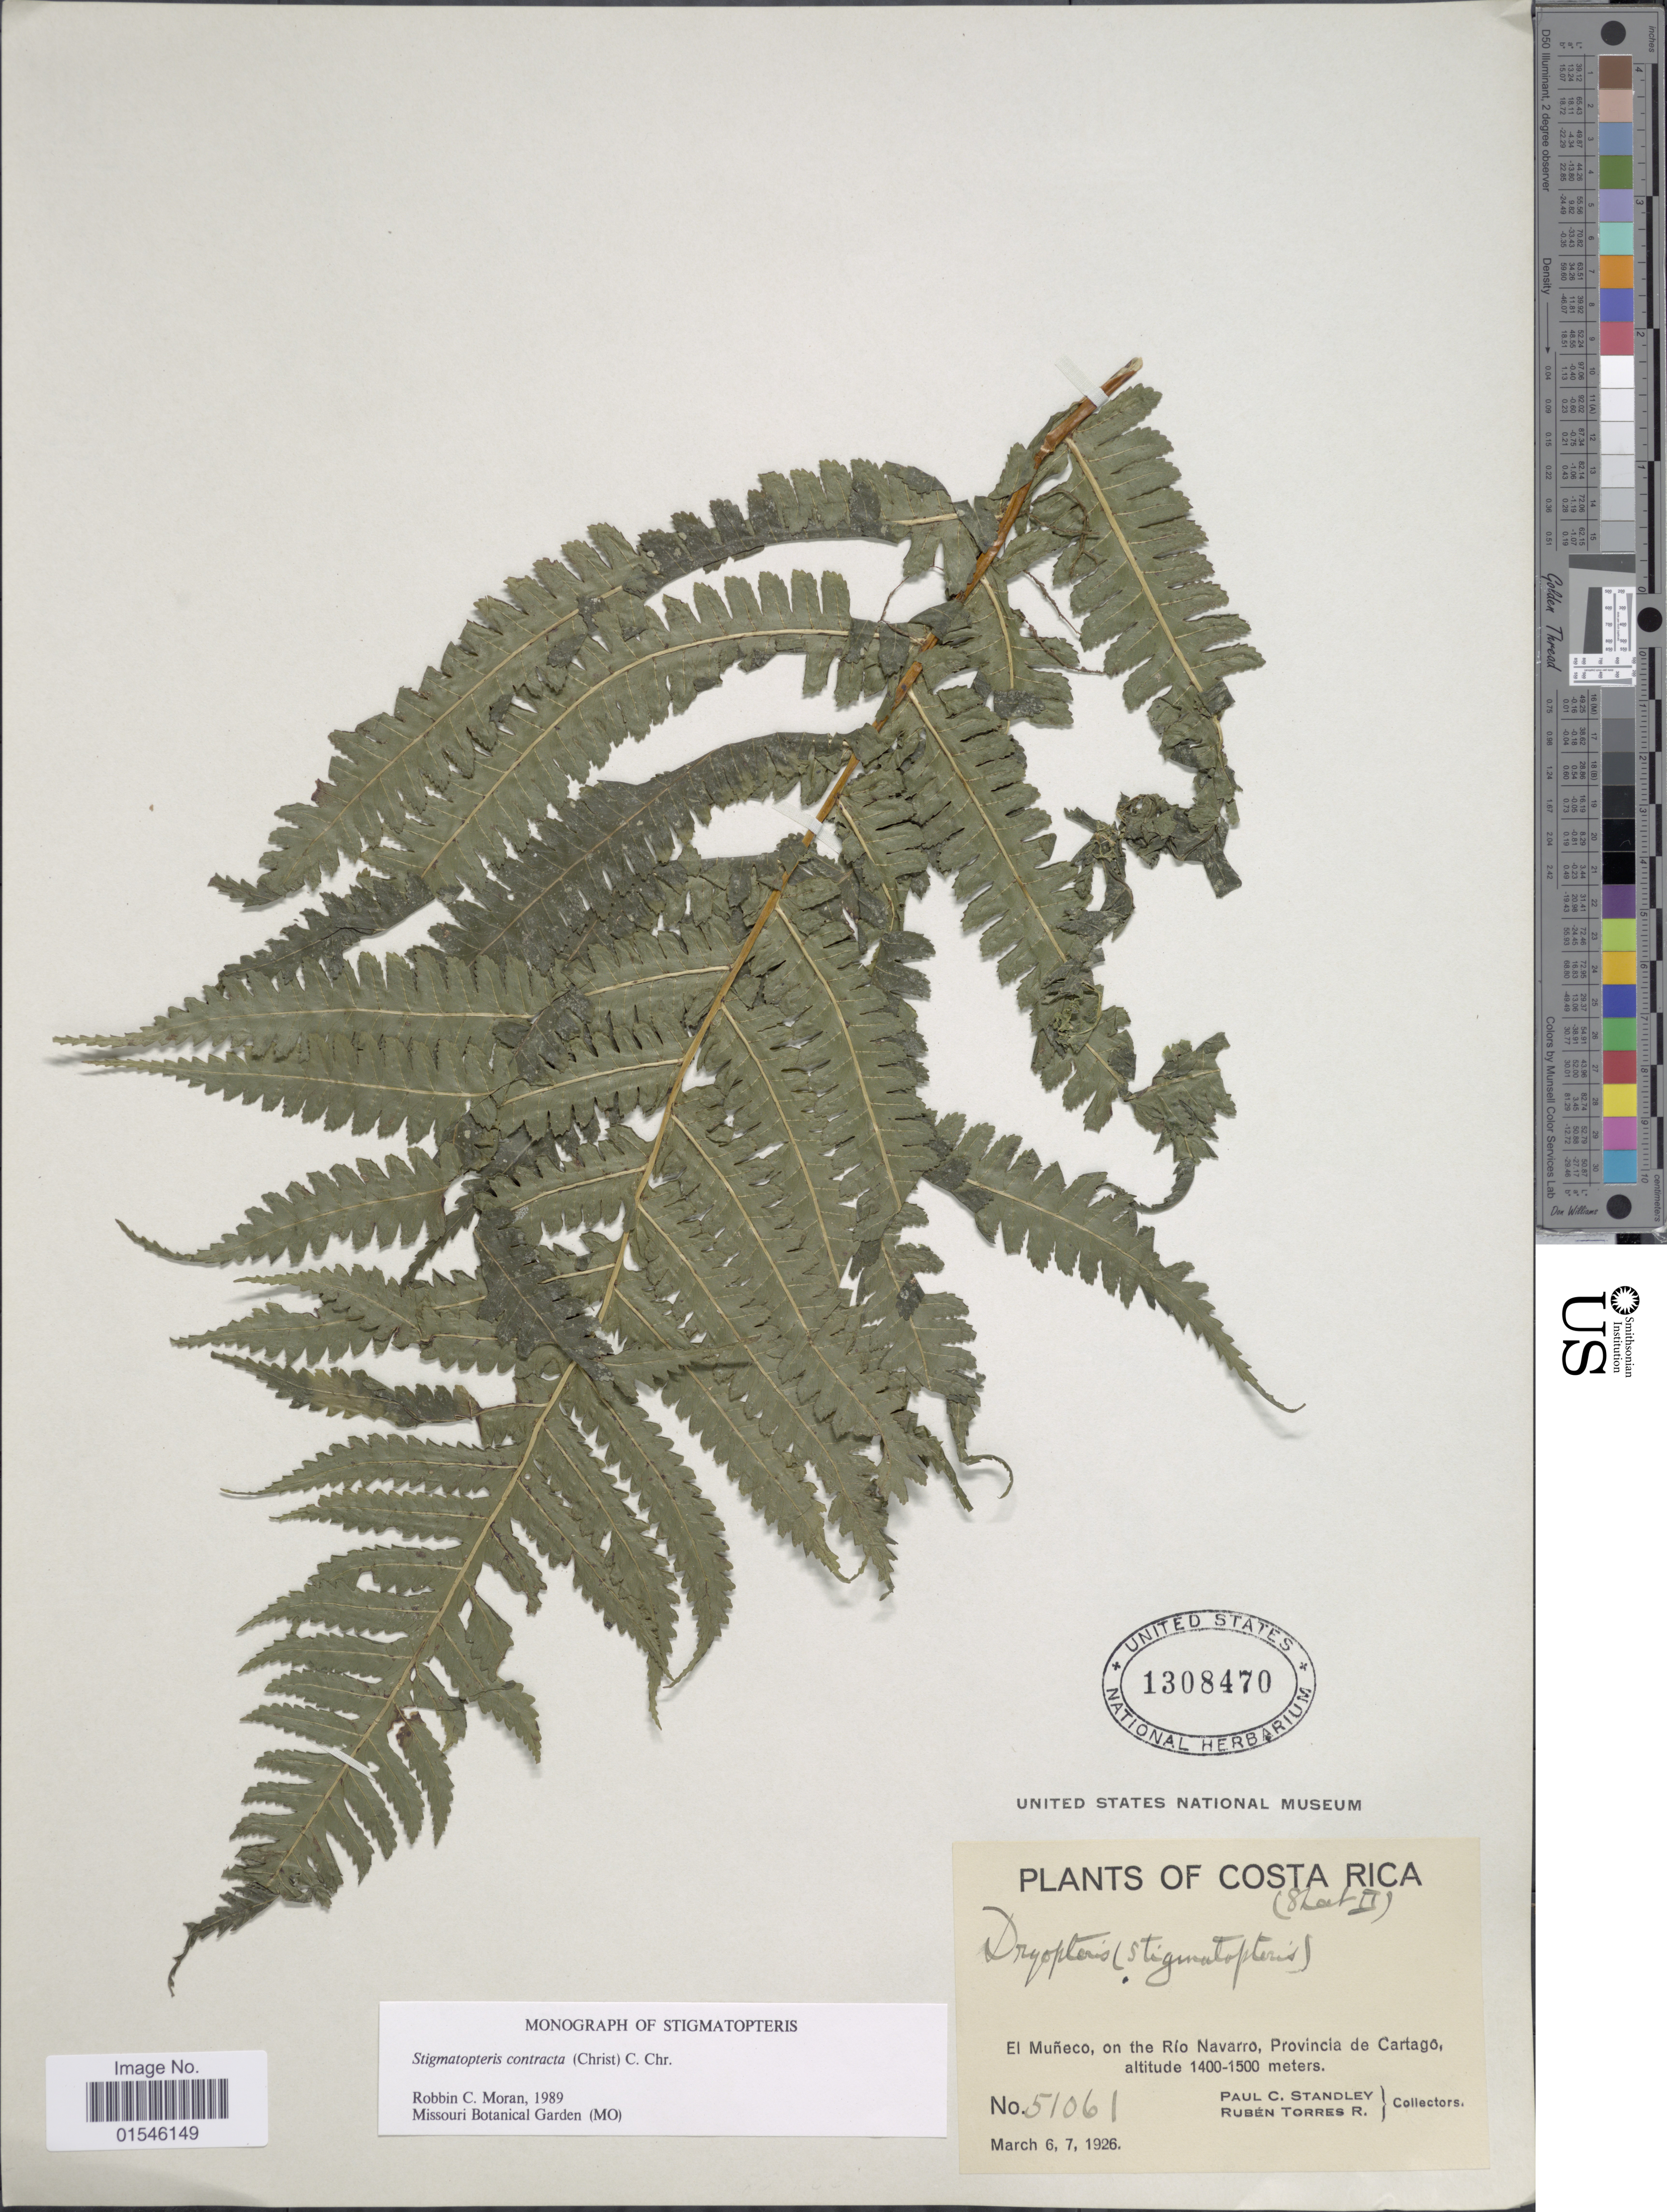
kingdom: Plantae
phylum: Tracheophyta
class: Polypodiopsida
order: Polypodiales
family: Dryopteridaceae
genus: Stigmatopteris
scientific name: Stigmatopteris contracta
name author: (Christ) C. Chr.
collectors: P. C. Standley & R. Torres Rojas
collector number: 51061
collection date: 1926-03-06/1926-03-07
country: Costa Rica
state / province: Cartago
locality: El Muñeco, on the Río Navarro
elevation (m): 1400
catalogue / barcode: US 1308470